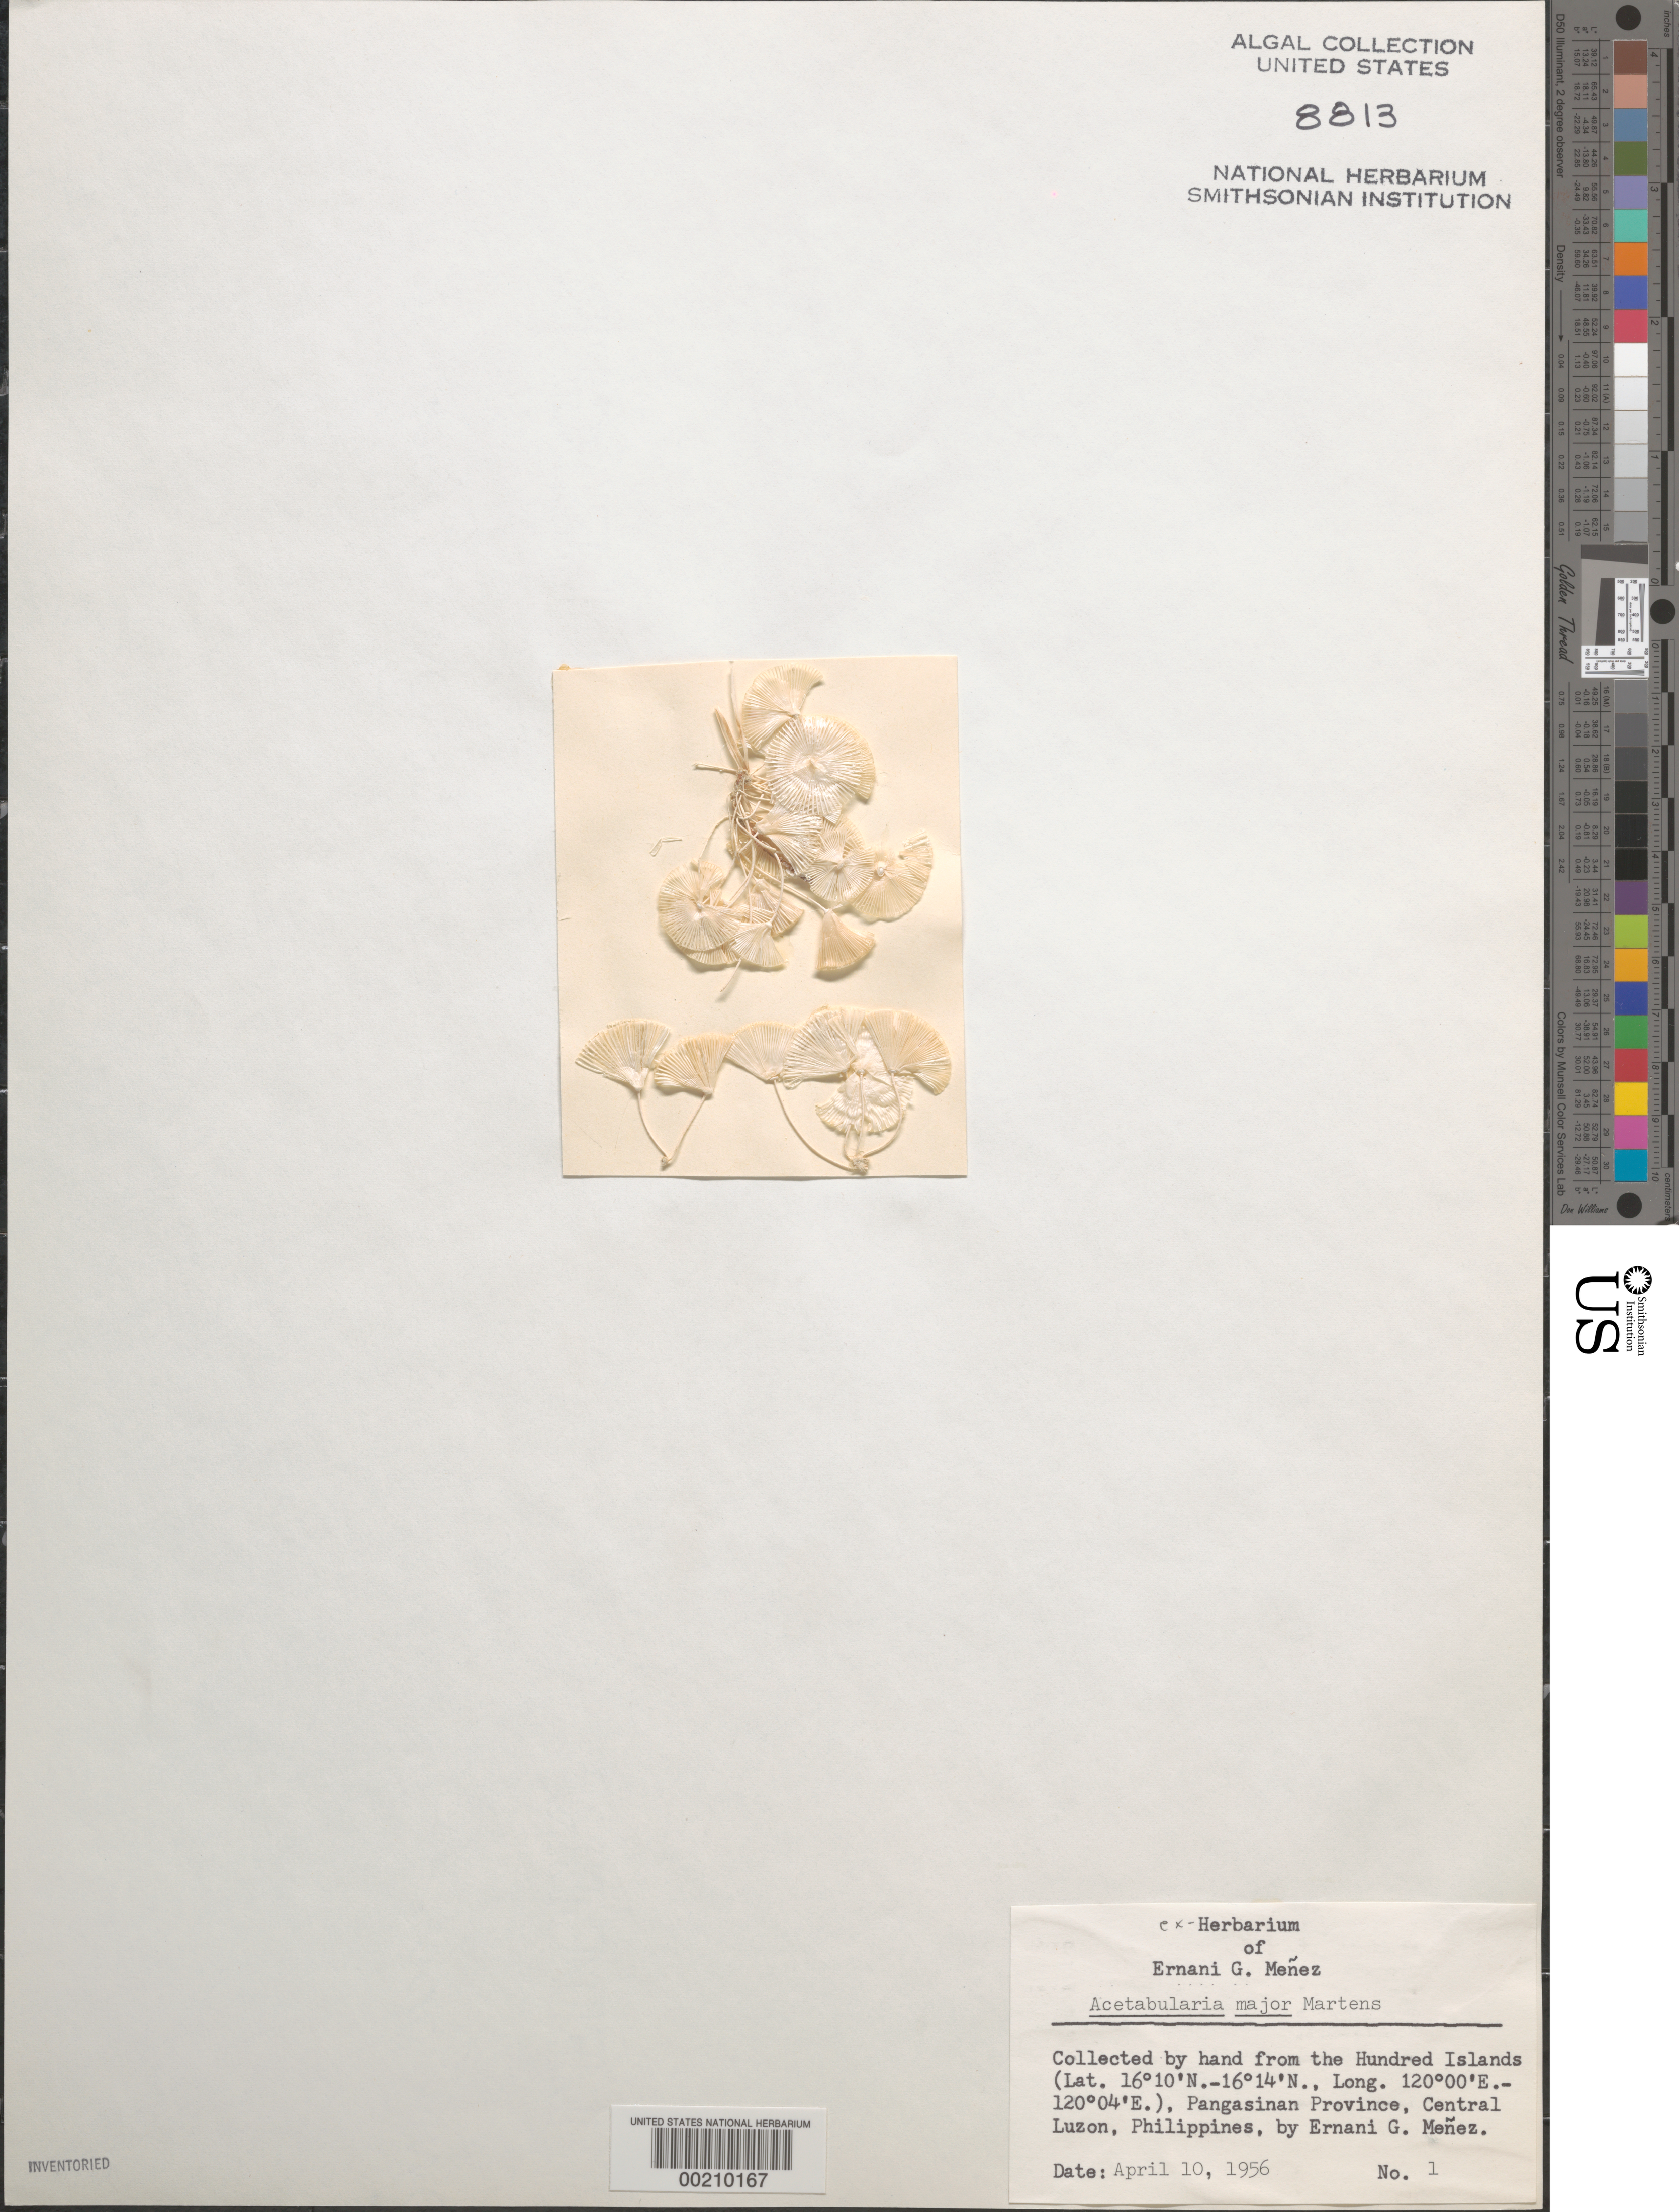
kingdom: Plantae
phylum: Chlorophyta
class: Ulvophyceae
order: Dasycladales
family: Polyphysaceae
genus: Acetabularia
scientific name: Acetabularia major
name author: G. Martens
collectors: Meñez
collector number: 1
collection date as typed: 10 Apr 1956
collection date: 1956-04-10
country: Philippines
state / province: Ilocos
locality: Hundred islands, pangasinan province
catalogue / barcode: US 8813